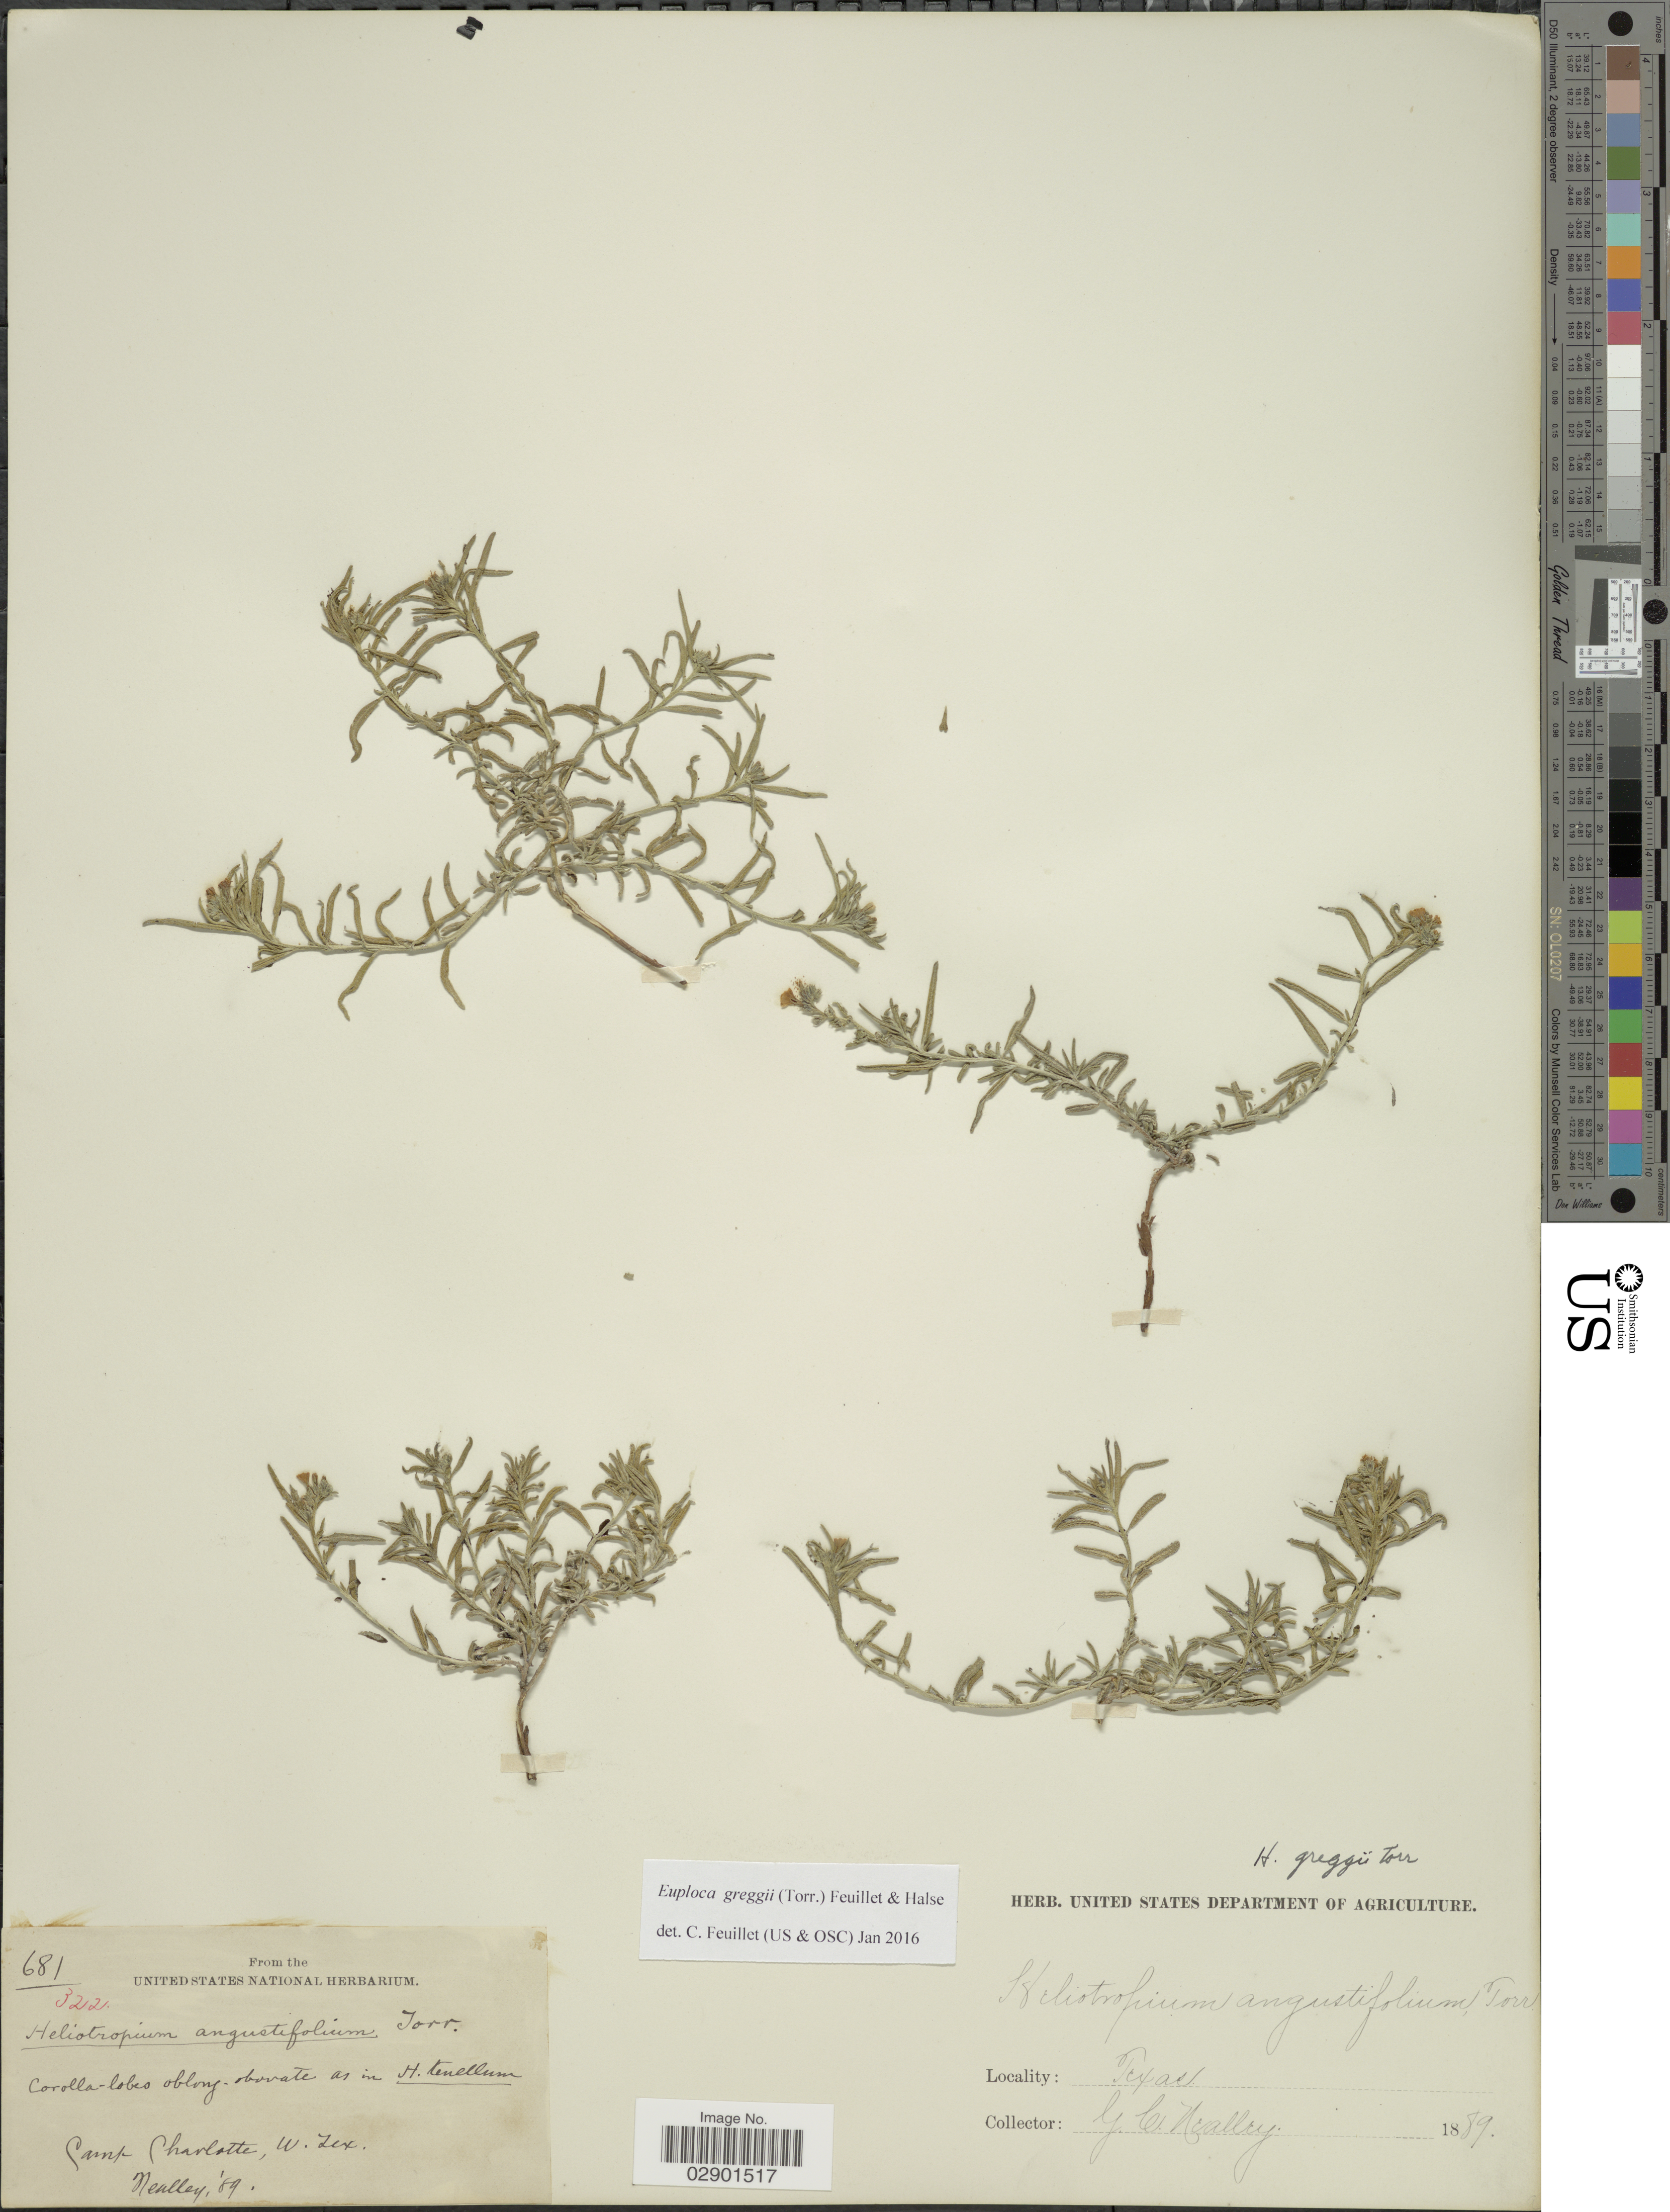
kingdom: Plantae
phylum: Tracheophyta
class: Magnoliopsida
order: Boraginales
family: Heliotropiaceae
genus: Euploca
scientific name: Euploca greggii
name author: (Torr.) Feuillet & Halse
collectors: G. Neally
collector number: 681/322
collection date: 1889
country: United States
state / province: Texas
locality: Camp Charlotte, W. Texas.